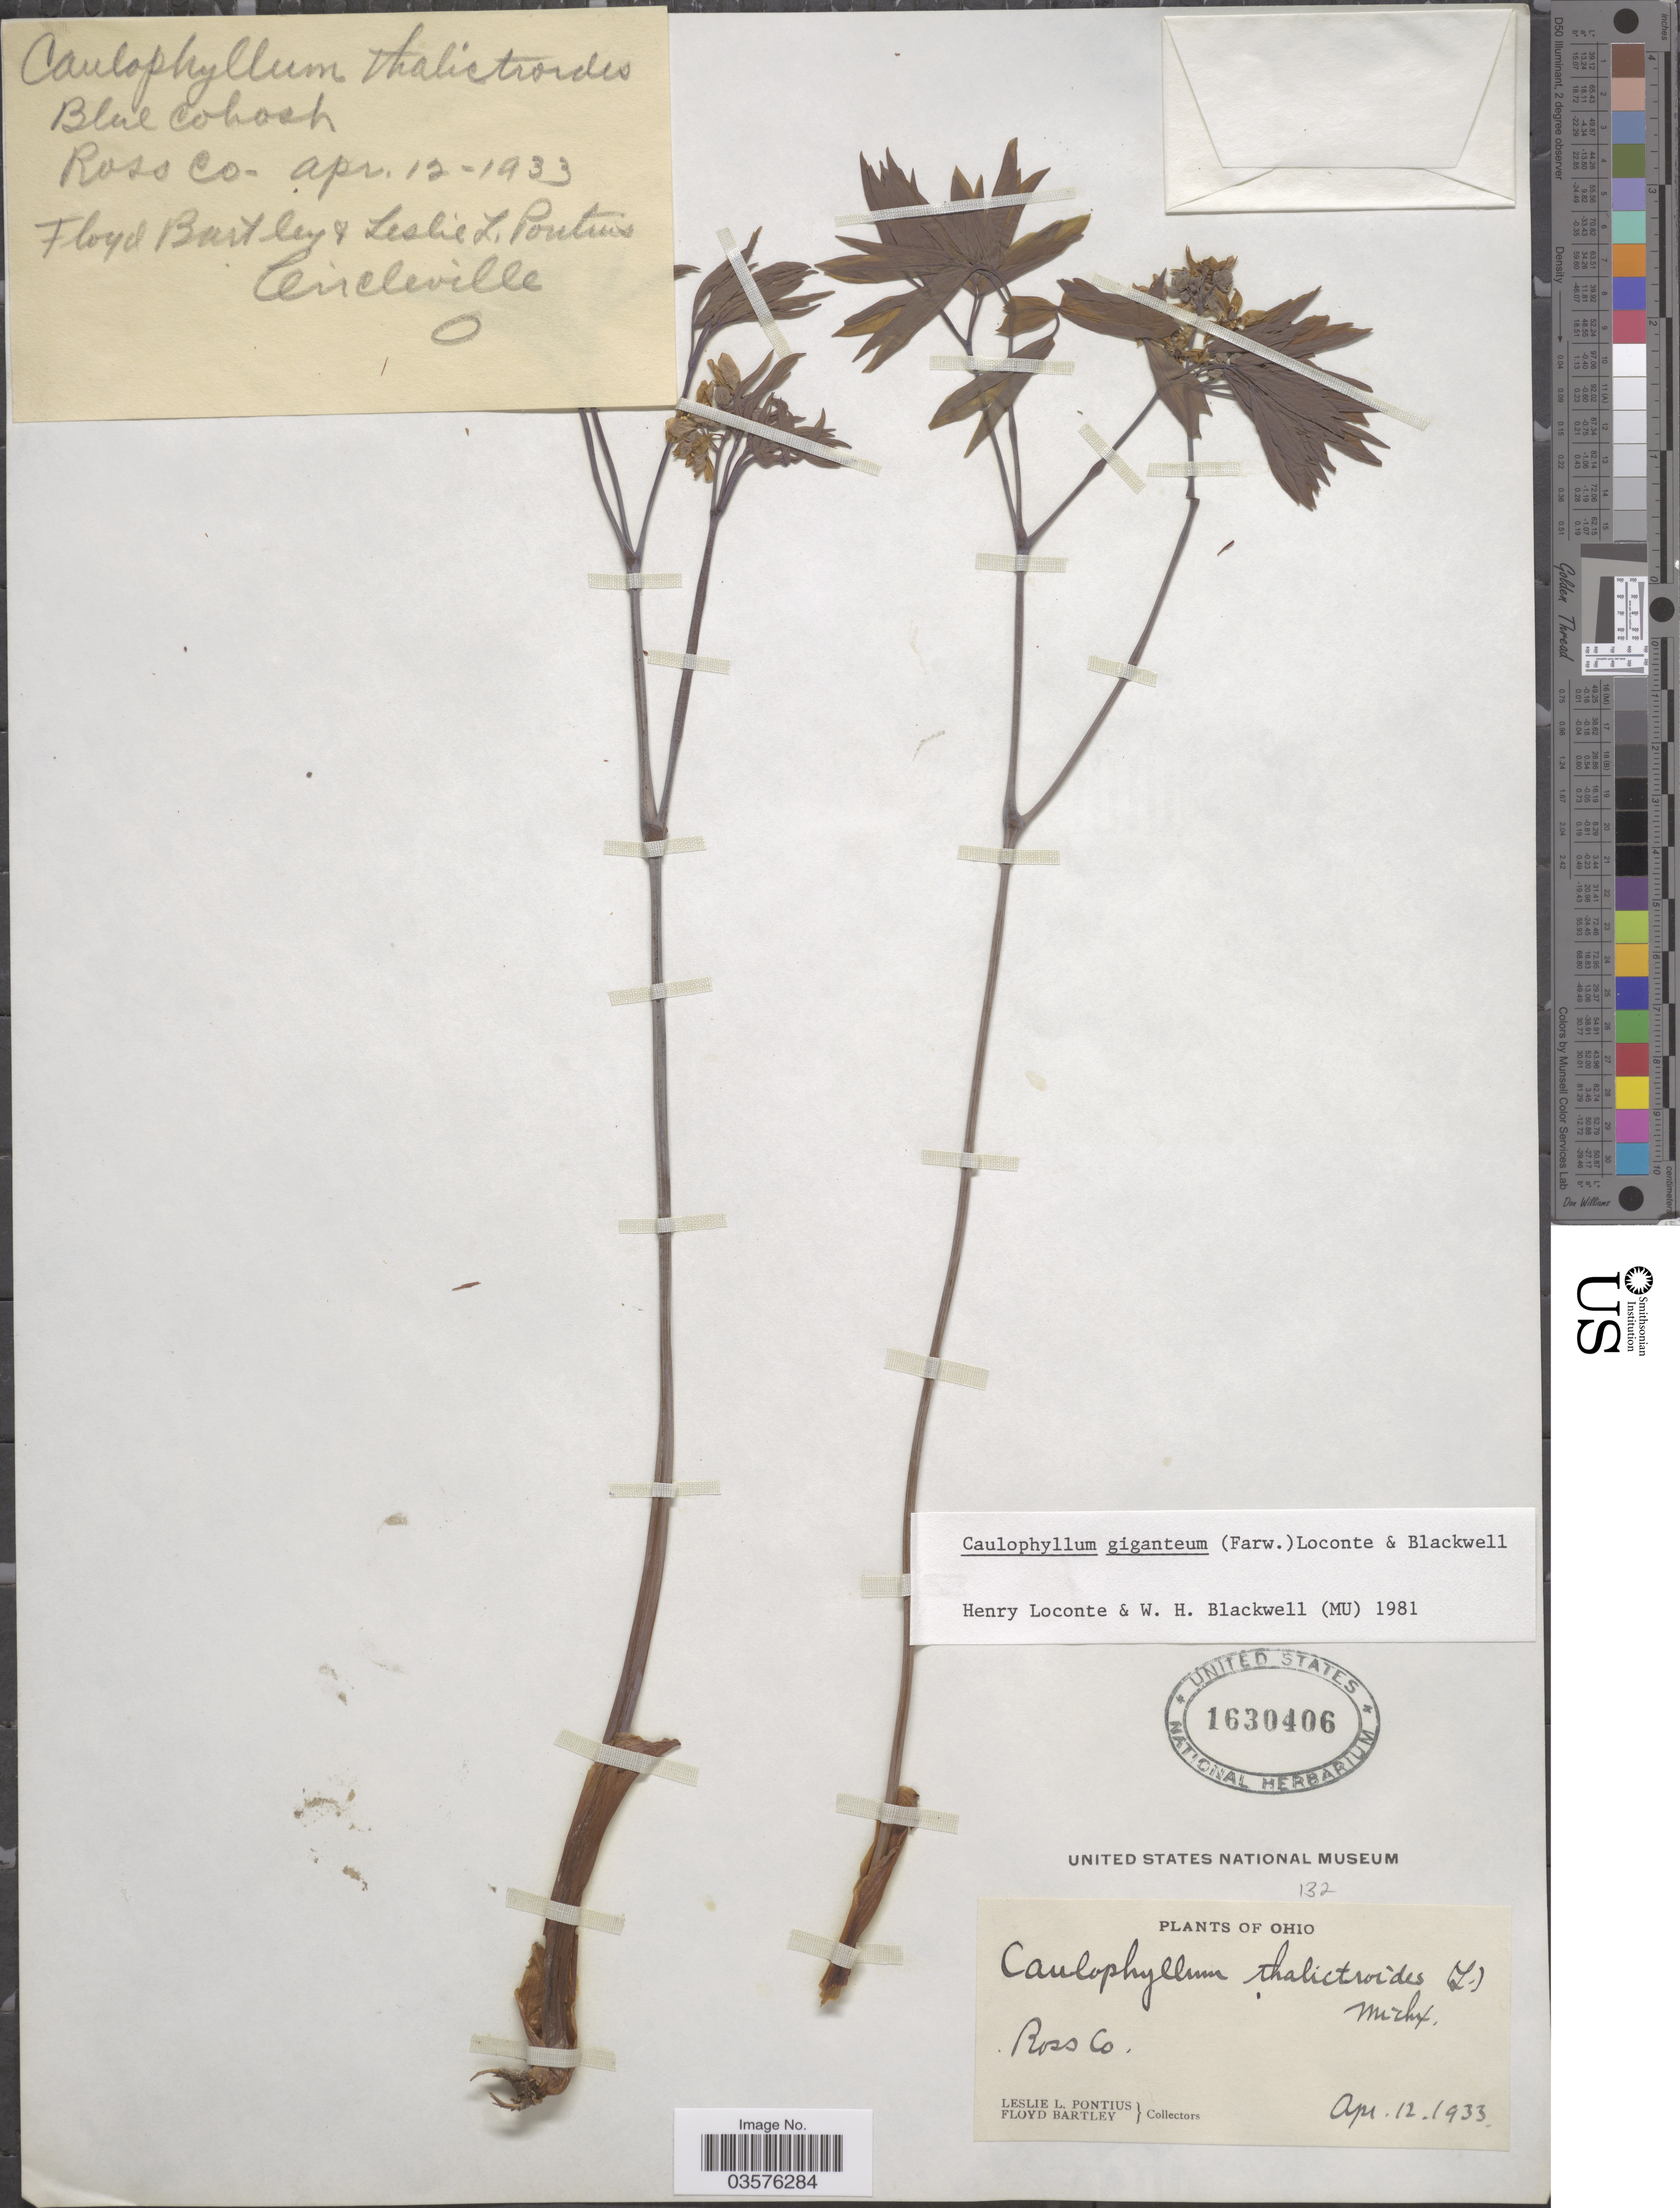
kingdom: Plantae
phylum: Tracheophyta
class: Magnoliopsida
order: Ranunculales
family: Berberidaceae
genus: Caulophyllum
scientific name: Caulophyllum giganteum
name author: (Farw.) Loconte & W.H. Blackw.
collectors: L. Pontius & F. Bartley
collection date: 1933-04-12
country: United States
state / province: Ohio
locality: Ross Co. Blue Cohosh.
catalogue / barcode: US 1630406